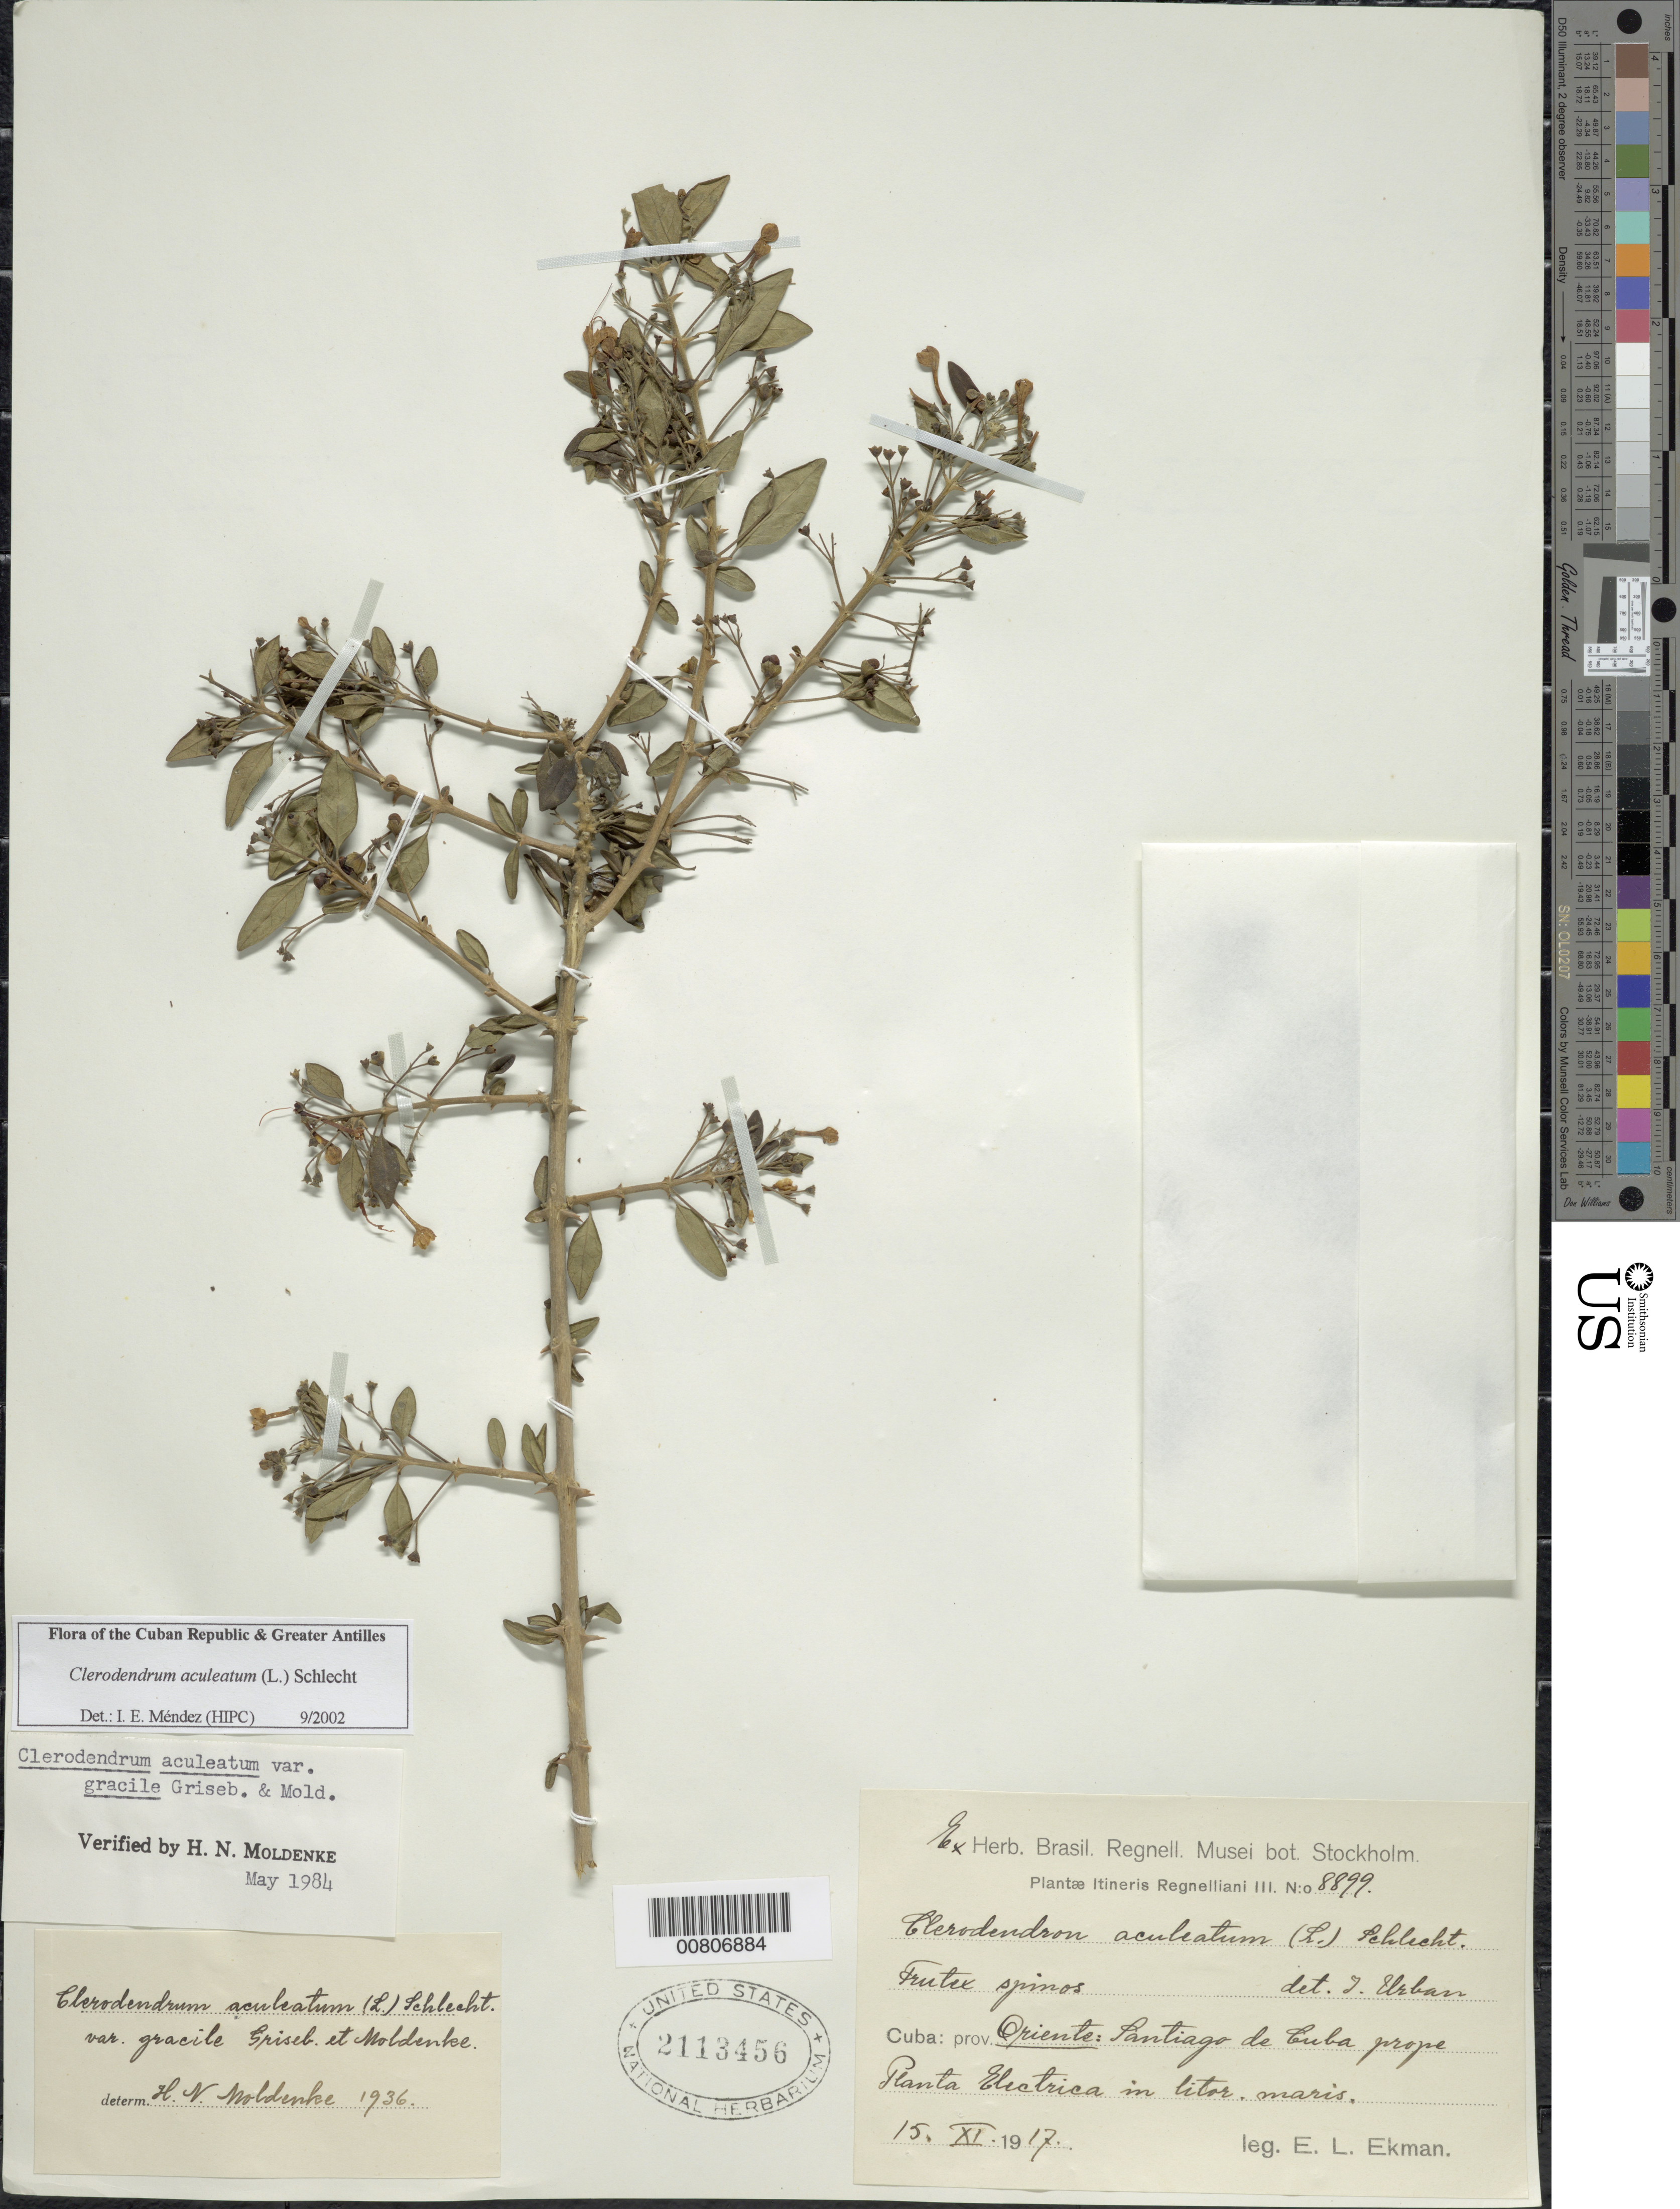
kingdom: Plantae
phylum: Tracheophyta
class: Magnoliopsida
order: Lamiales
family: Lamiaceae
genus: Clerodendrum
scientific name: Clerodendrum aculeatum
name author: (L.) Schltdl.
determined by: Méndez, Isidro E., (HIPC)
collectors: E. L. Ekman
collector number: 8899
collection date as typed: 15 Nov 1917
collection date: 1917-11-15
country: Cuba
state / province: Santiago de Cuba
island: Cuba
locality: Santiago de Cuba, Planta Electrica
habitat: In litor maris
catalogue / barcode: US 2113456